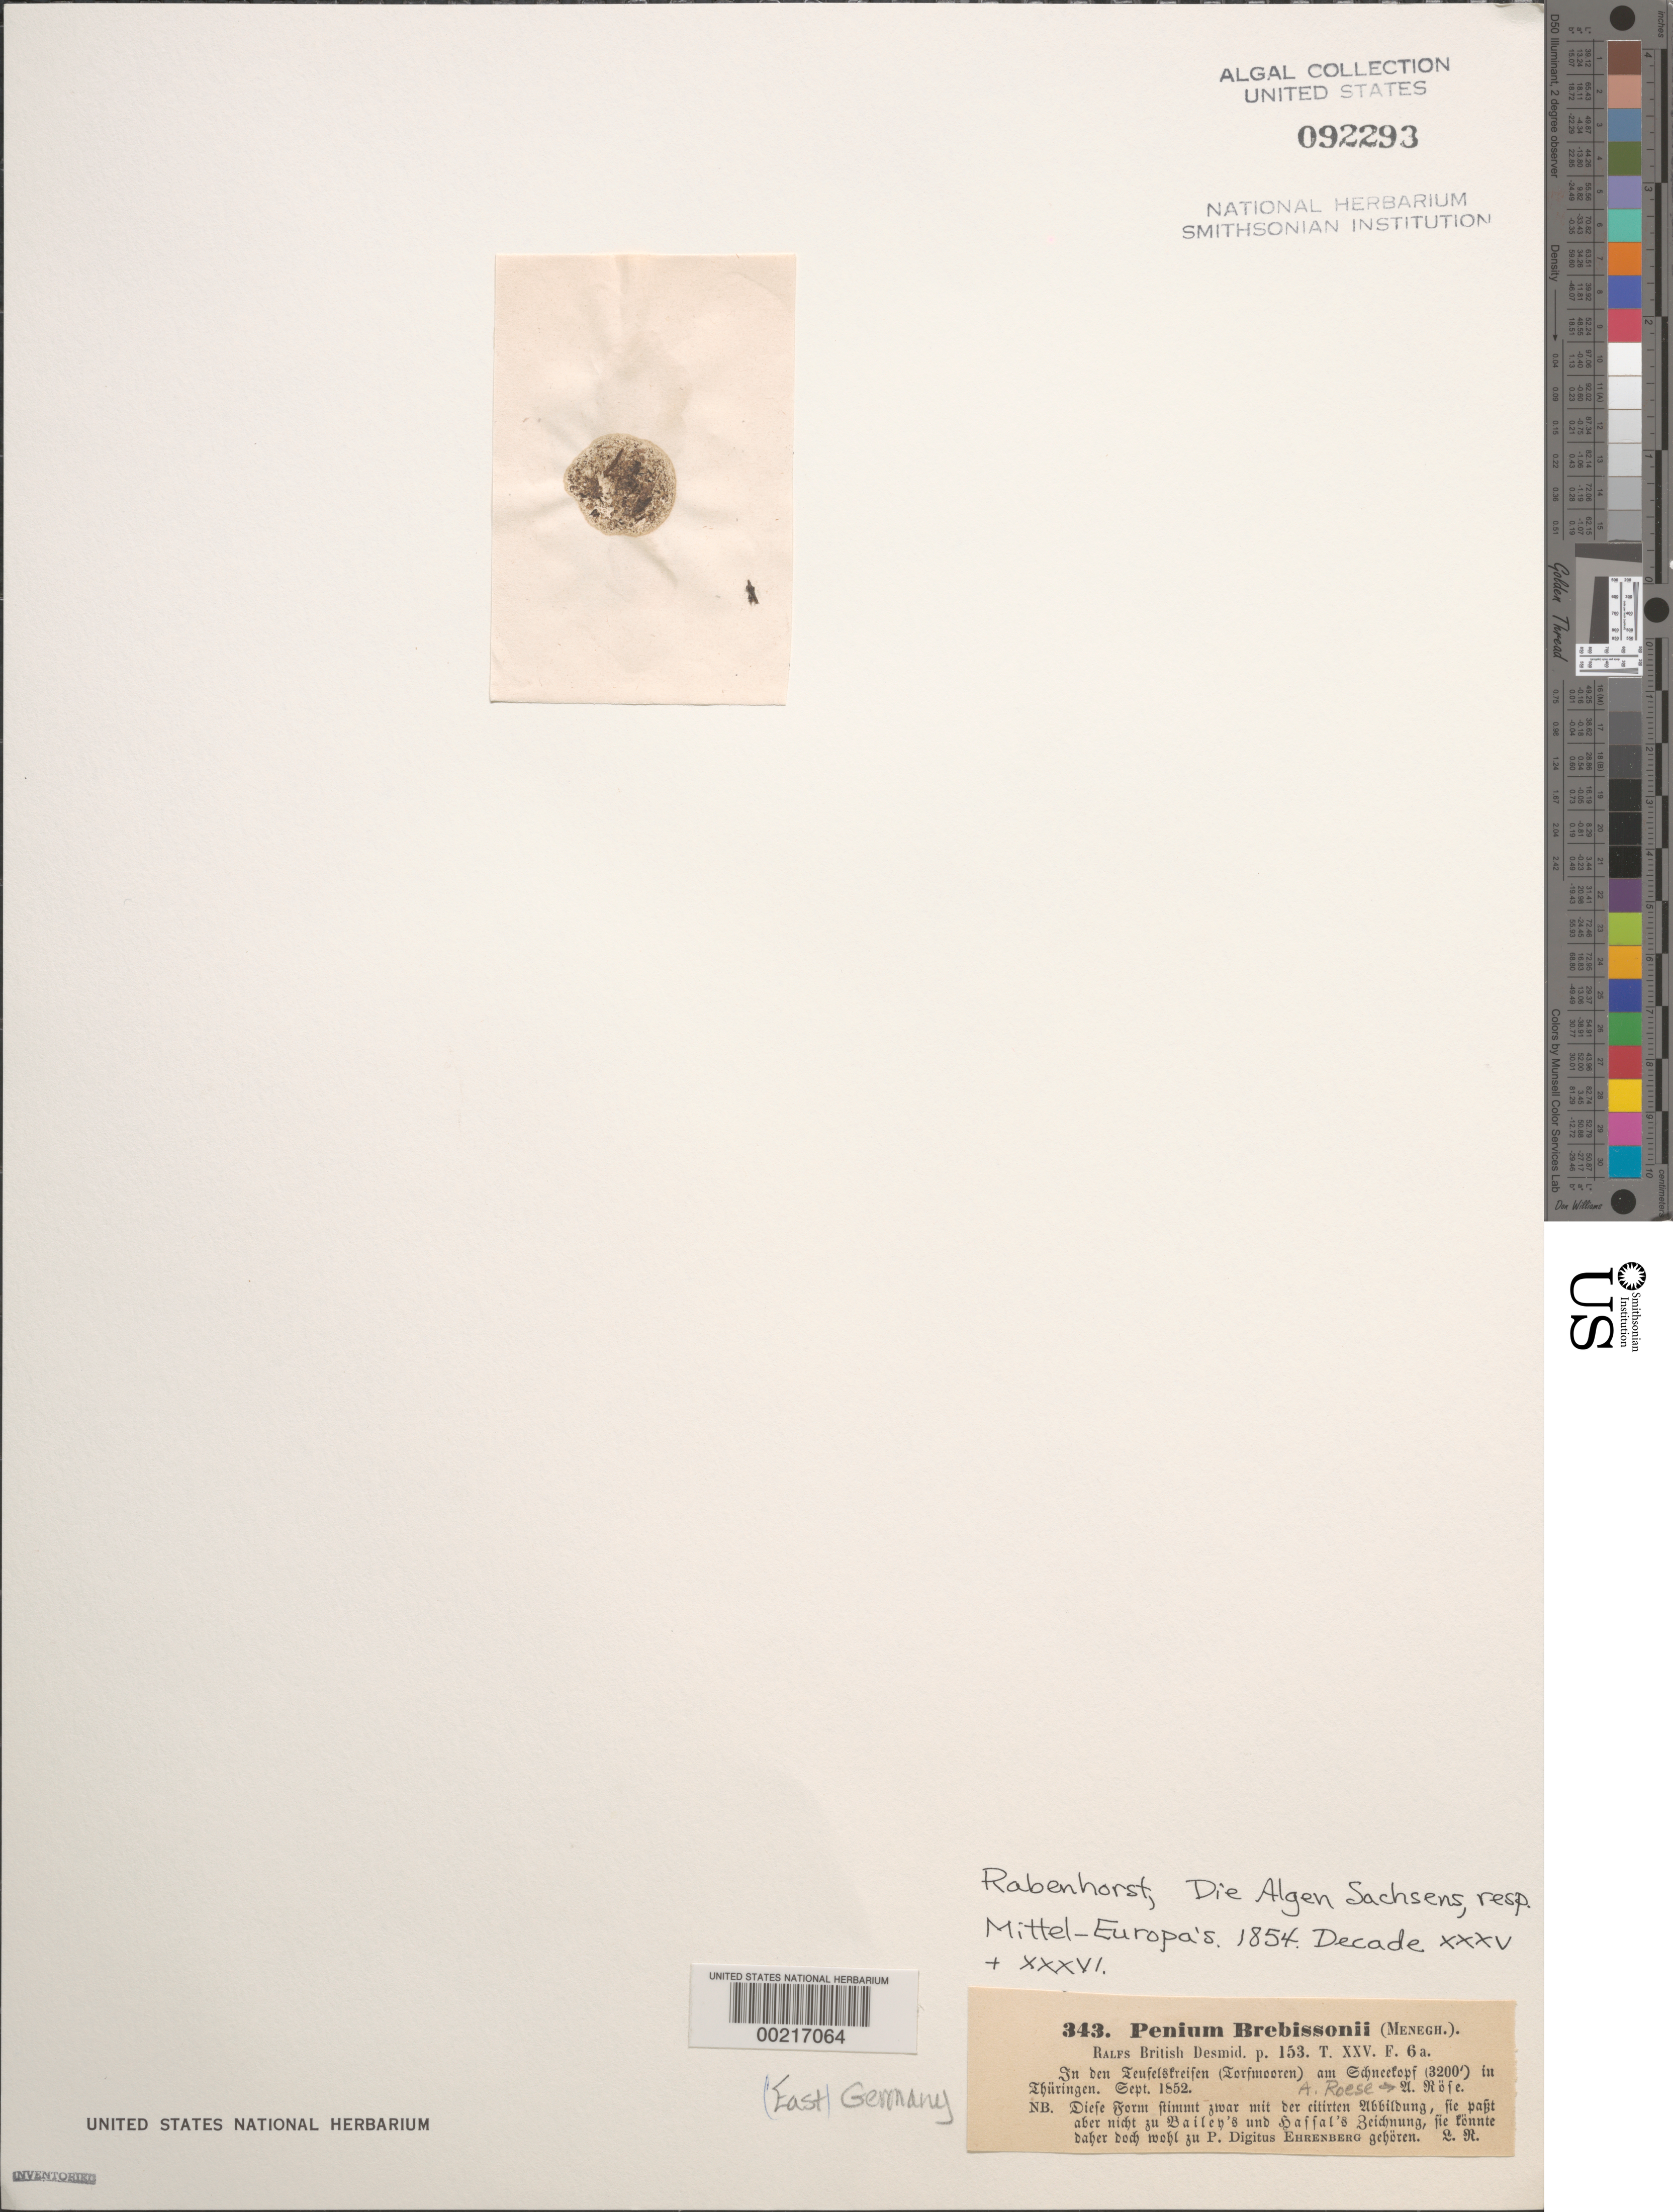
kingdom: Plantae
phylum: Charophyta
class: Zygnematophyceae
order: Zygnematales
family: Mesotaeniaceae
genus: Cylindrocystis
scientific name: Cylindrocystis brebissonii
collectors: A. Roese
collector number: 343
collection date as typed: Sep 1852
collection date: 1852-09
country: Germany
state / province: Thuringia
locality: Teufelkreise, schneekopf, thuringia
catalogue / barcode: US 92293